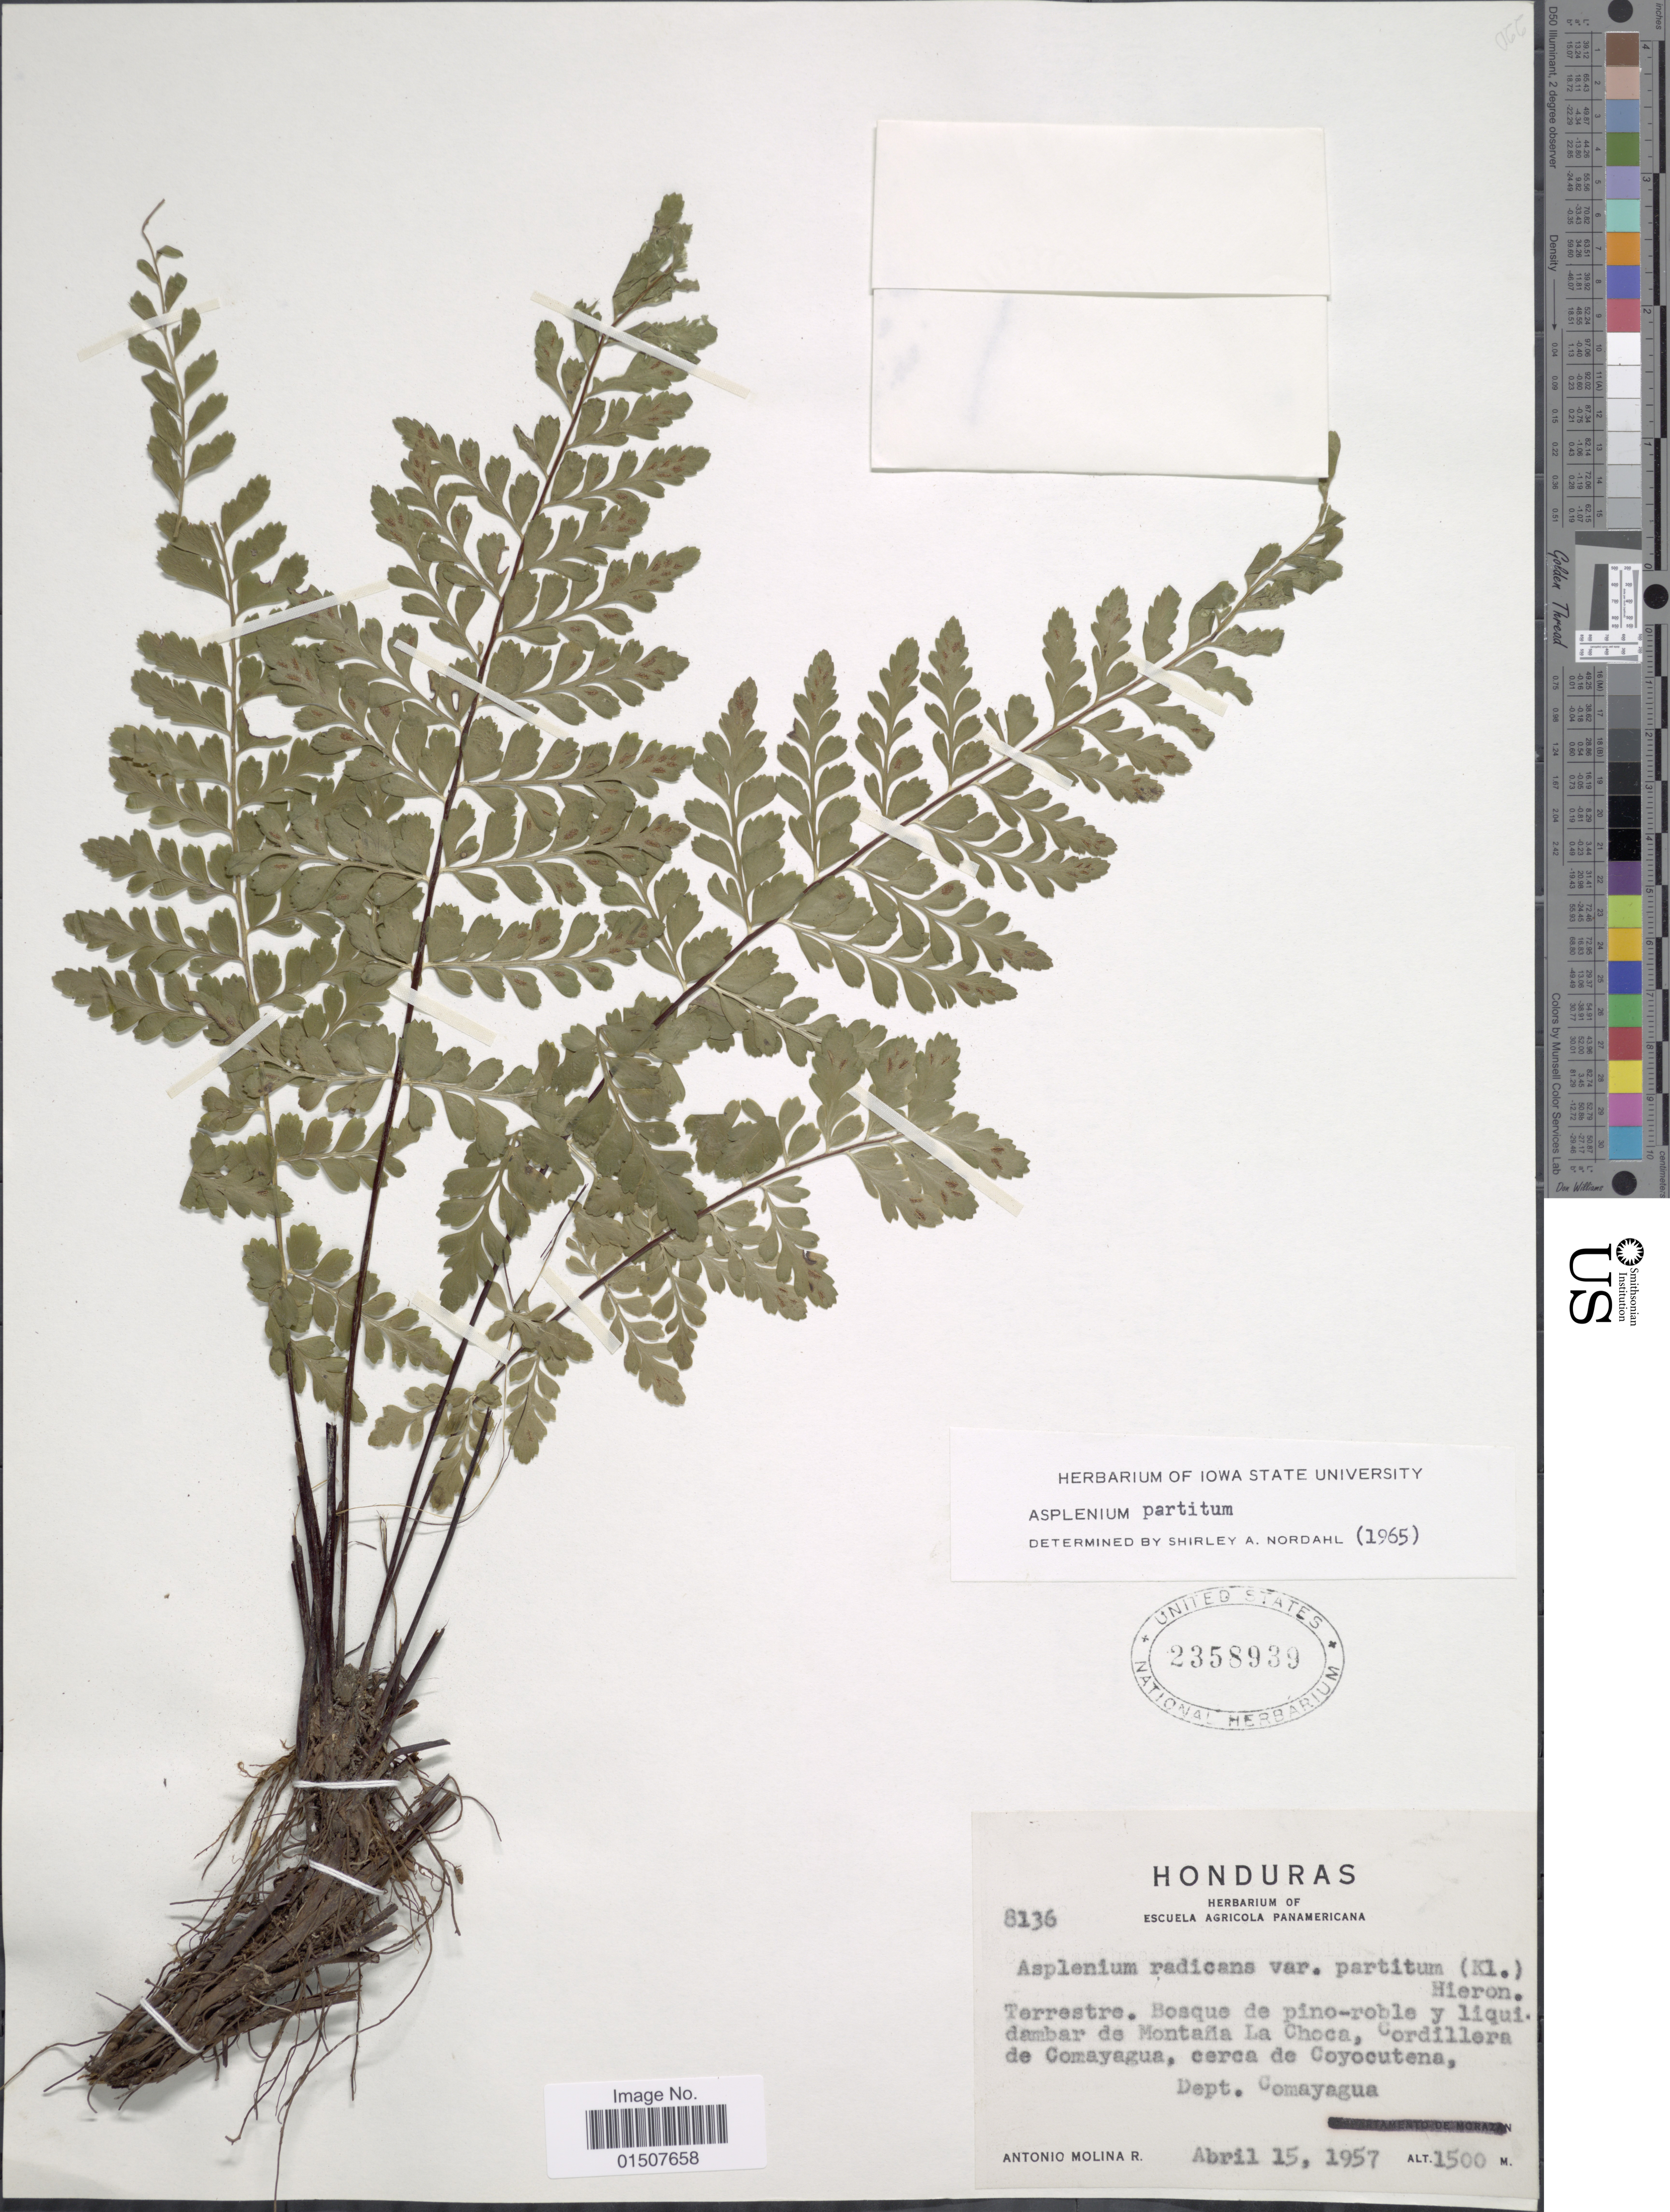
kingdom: Plantae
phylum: Tracheophyta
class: Polypodiopsida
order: Polypodiales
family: Aspleniaceae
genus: Asplenium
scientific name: Asplenium radicans var. partitum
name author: (Klotzsch) Hieron.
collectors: A. Molina R.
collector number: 8136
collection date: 1957-04-15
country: Honduras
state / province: Comayagua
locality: Tenestro. Bosque de pino-roble y liqui. dambar de MontanaLa Choca, Cordillera de Comayagua, cerca de Coyocutena, Dept. Comayagua.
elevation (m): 1500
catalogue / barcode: US 2358939